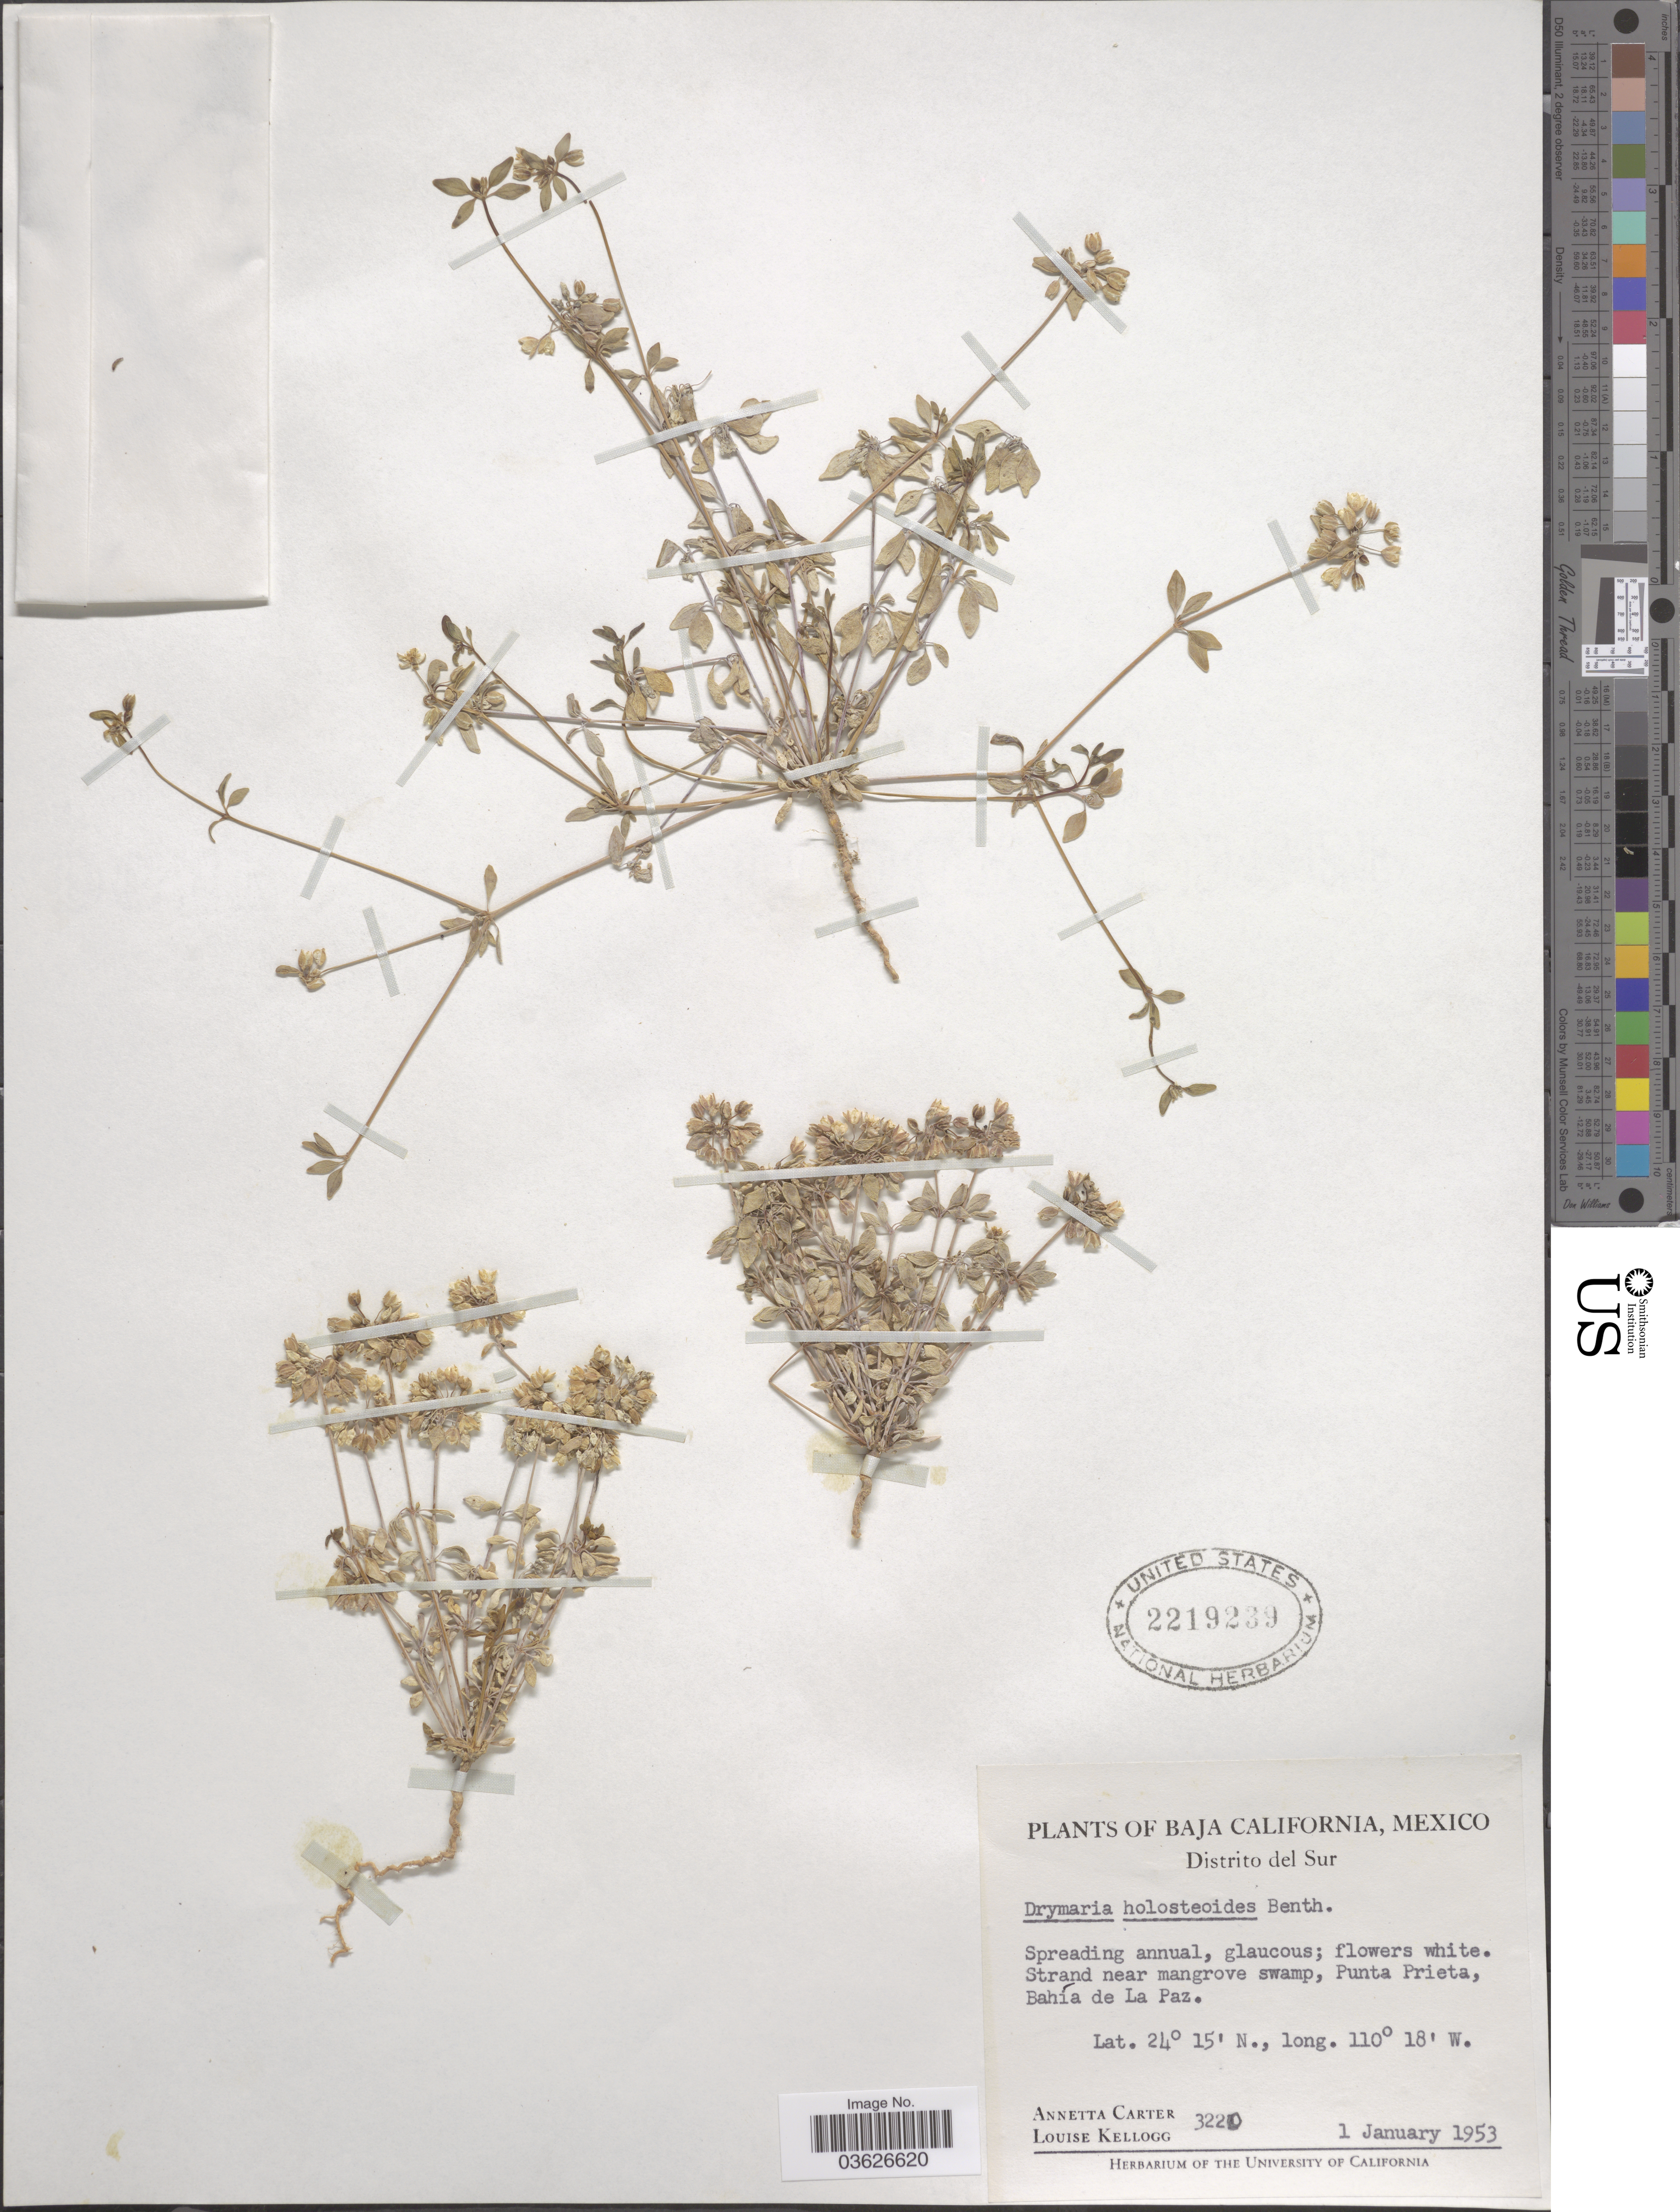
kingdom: Plantae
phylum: Tracheophyta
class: Magnoliopsida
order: Caryophyllales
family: Caryophyllaceae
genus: Drymaria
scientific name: Drymaria holosteoides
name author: Benth.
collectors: A. Carter & L. Kellogg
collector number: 3220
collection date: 1953-01-01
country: Mexico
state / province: Baja California Sur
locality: Distrito del Sur. Punta Prieta, Bahía de La Paz.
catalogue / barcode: US 2219239